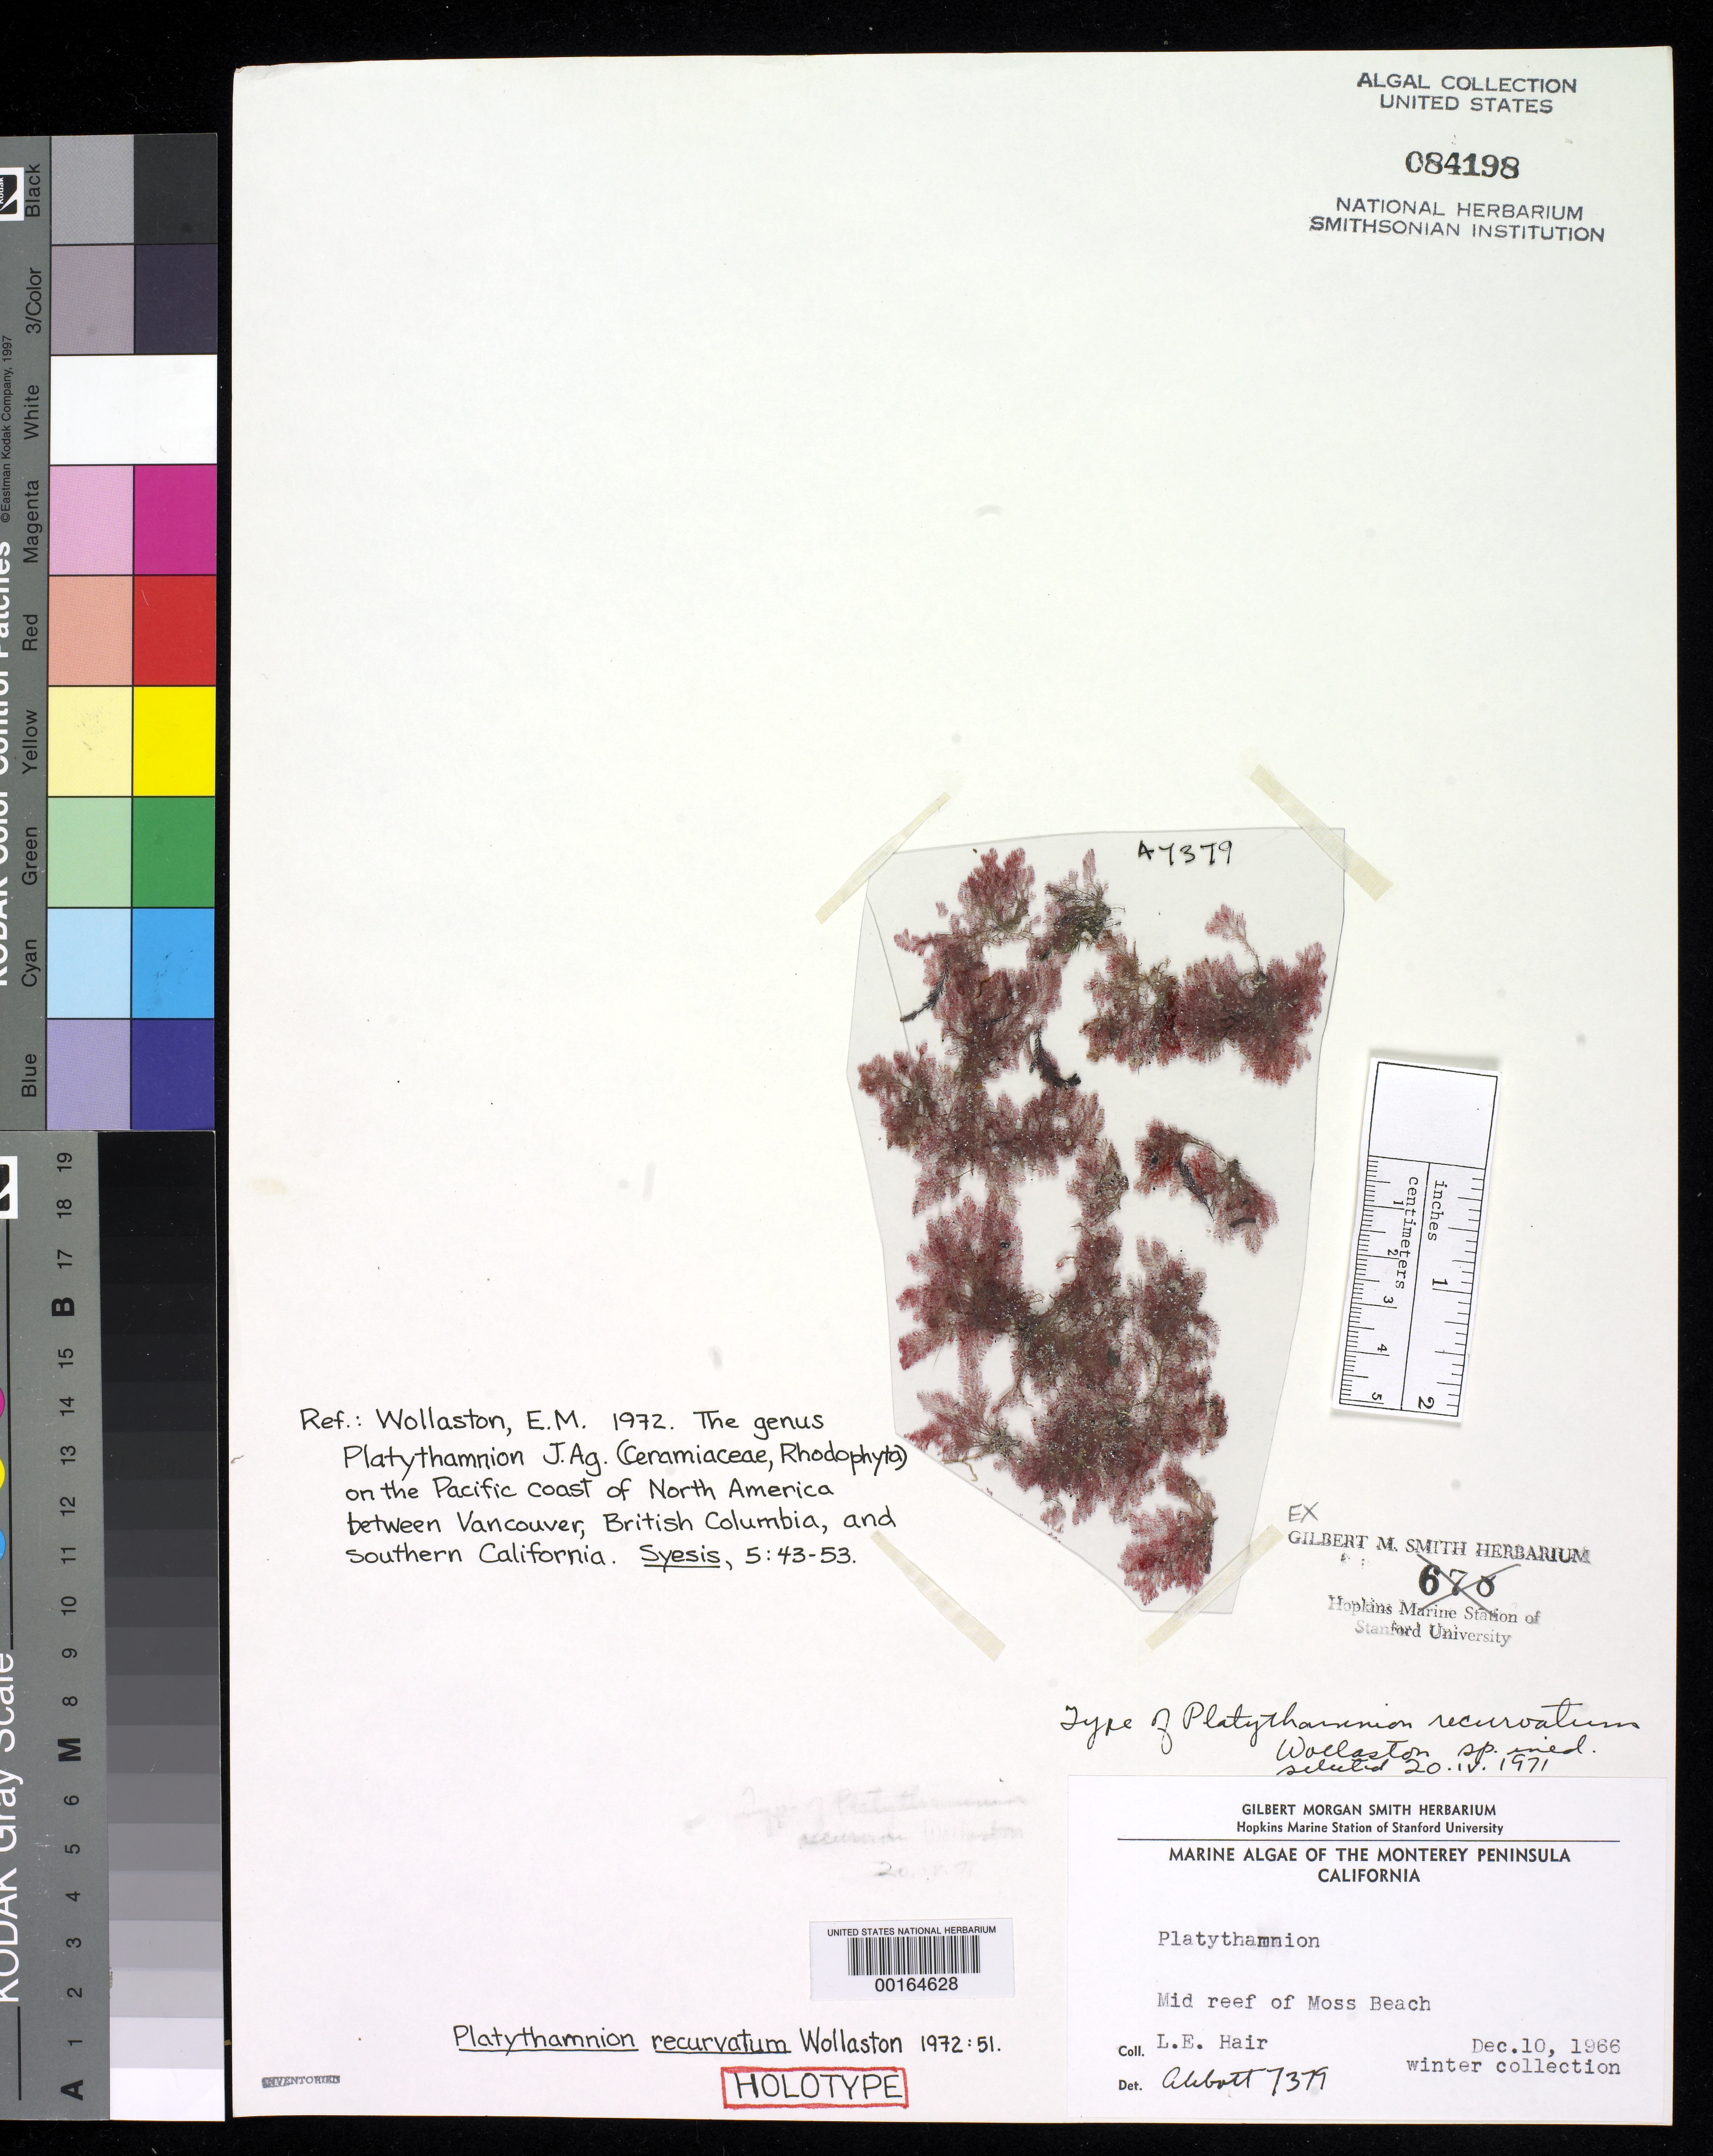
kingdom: Plantae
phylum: Rhodophyta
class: Florideophyceae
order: Ceramiales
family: Ceramiaceae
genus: Platythamnion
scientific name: Platythamnion recurvatum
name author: Wollaston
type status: Holotype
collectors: L. Hair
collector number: IAA 7379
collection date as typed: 10 Dec 1966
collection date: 1966-12-10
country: United States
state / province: California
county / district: Monterey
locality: Middle reef of Moss Beach.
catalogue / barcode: US 84198